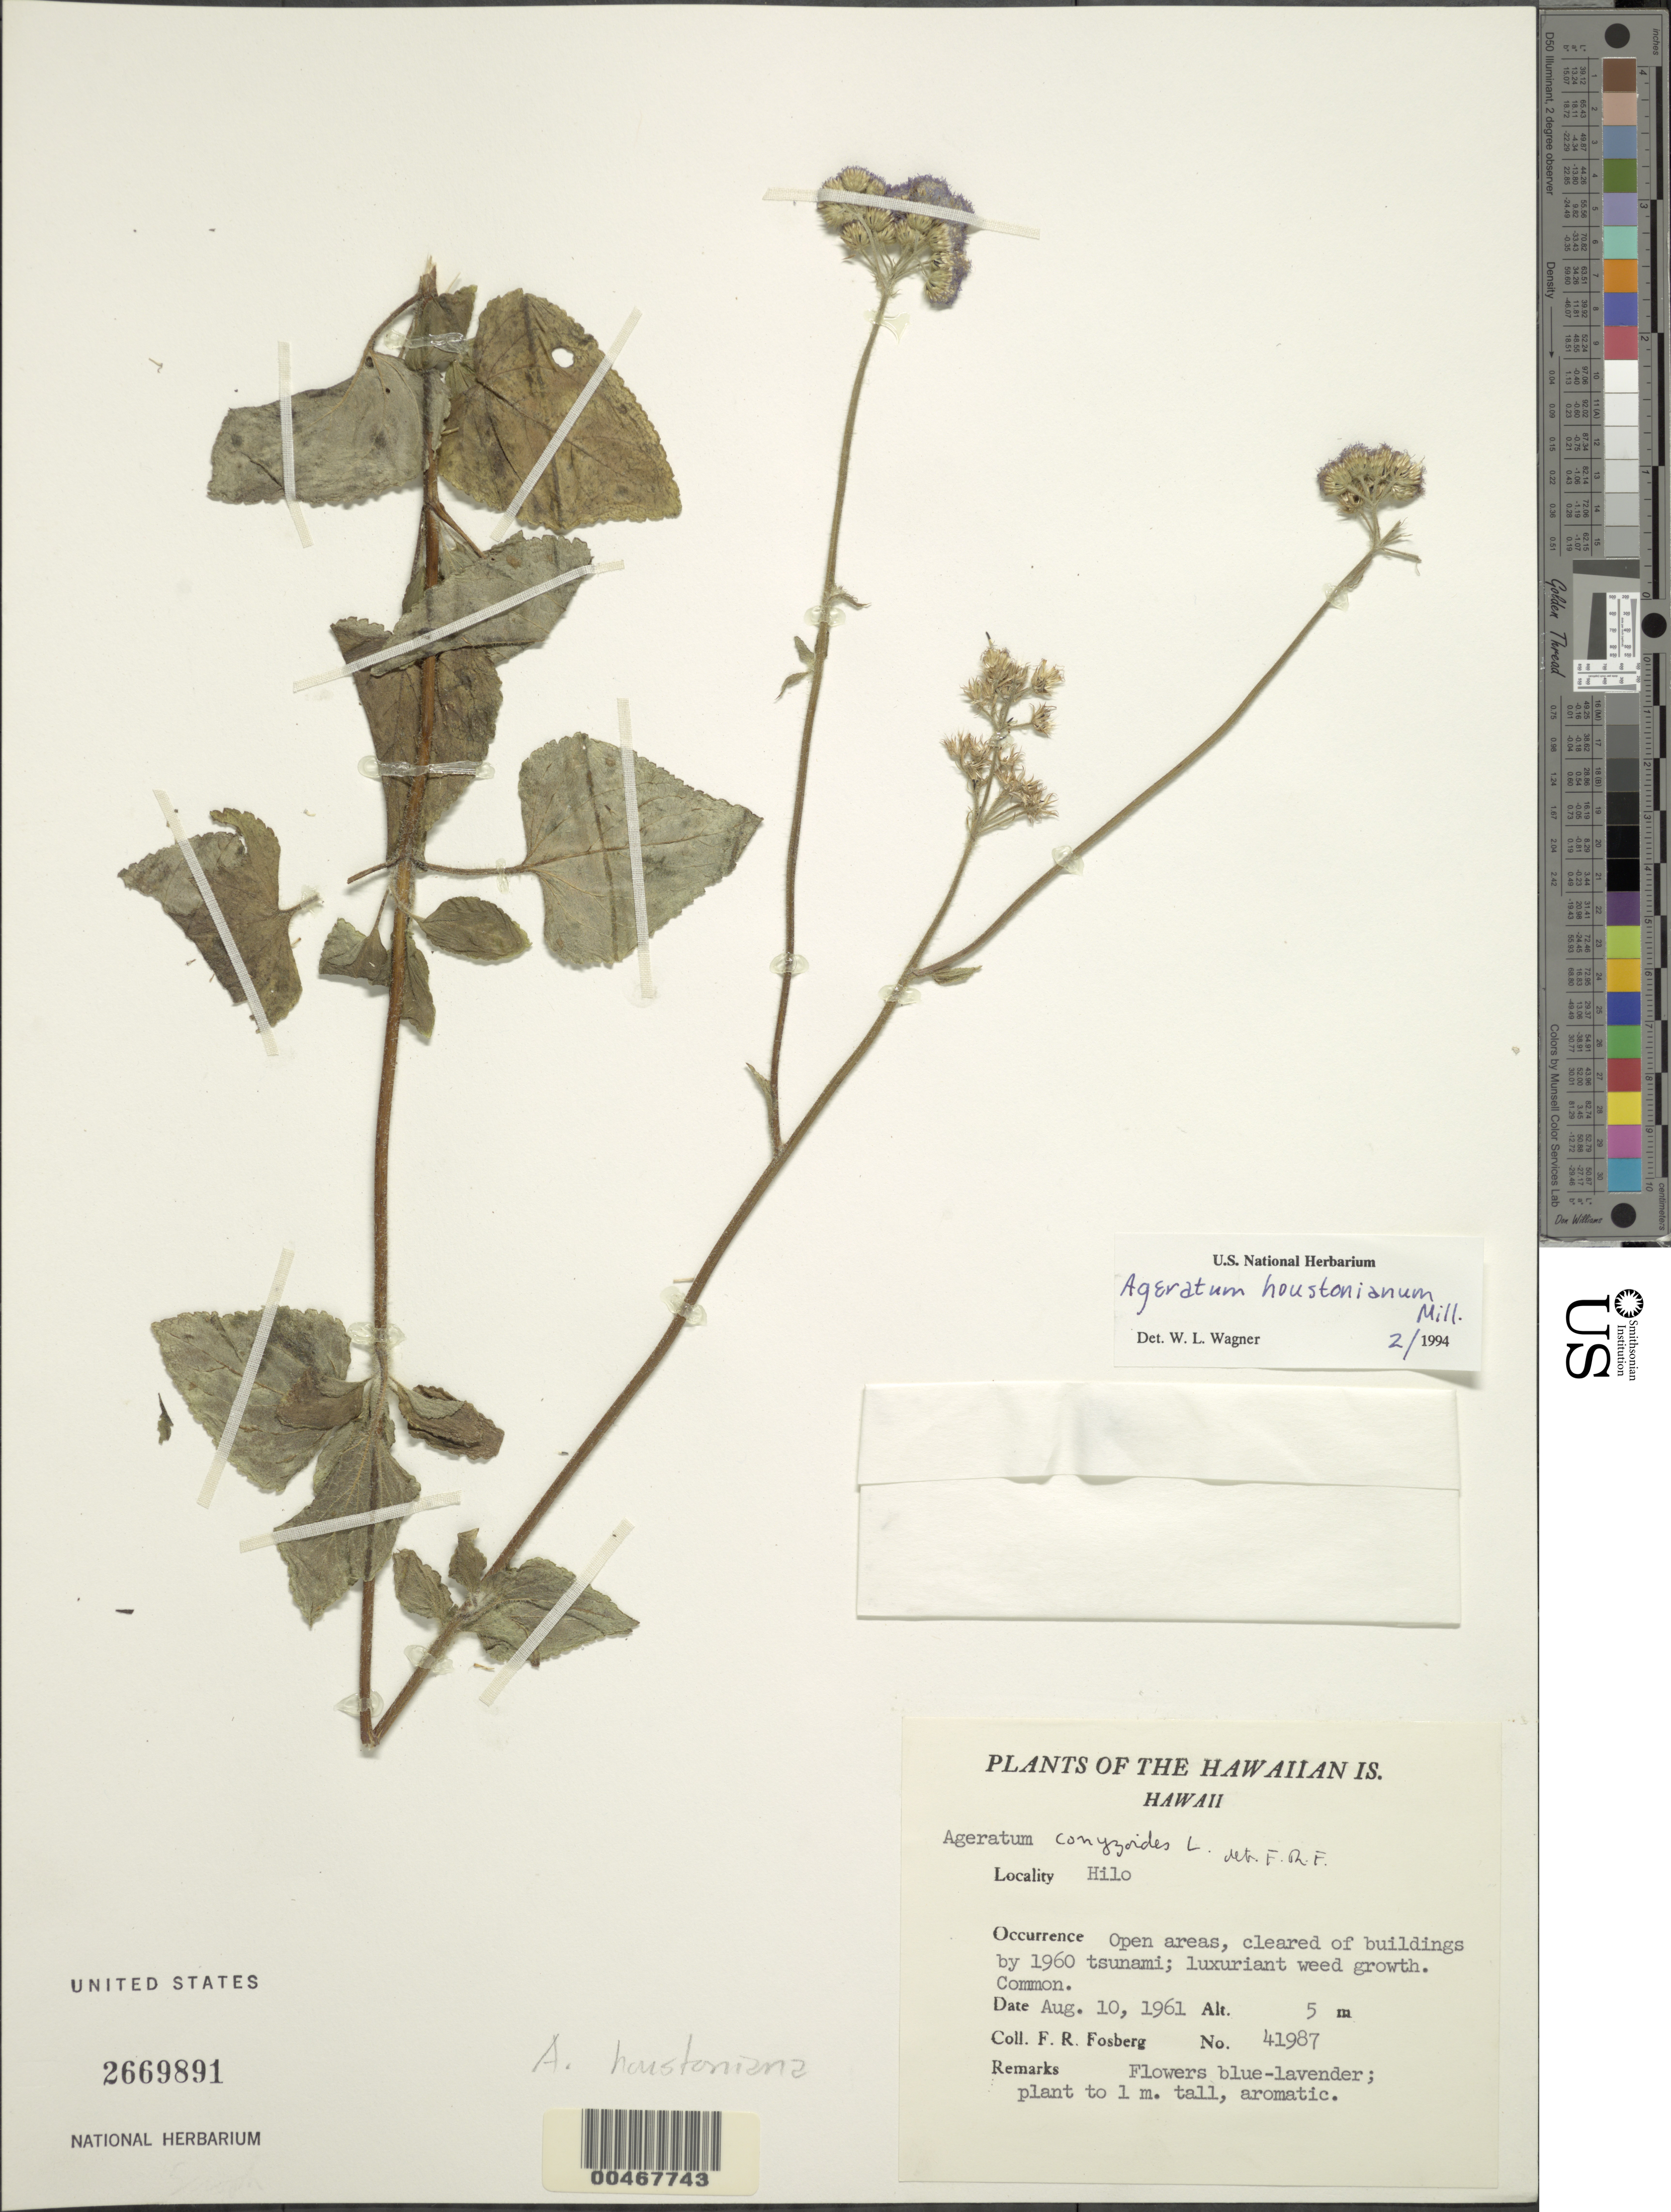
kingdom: Plantae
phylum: Tracheophyta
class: Magnoliopsida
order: Asterales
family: Asteraceae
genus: Ageratum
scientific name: Ageratum houstonianum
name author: Mill.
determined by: Wagner, W. L., (BOT), Smithsonian Institution - National Museum of Natural History (UNITED STATES)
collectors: F. R. Fosberg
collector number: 41987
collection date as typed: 10 Aug 1961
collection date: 1961-08-10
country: United States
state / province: Hawaii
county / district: Hawaii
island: Hawaii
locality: Hilo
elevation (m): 5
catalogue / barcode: US 2669891